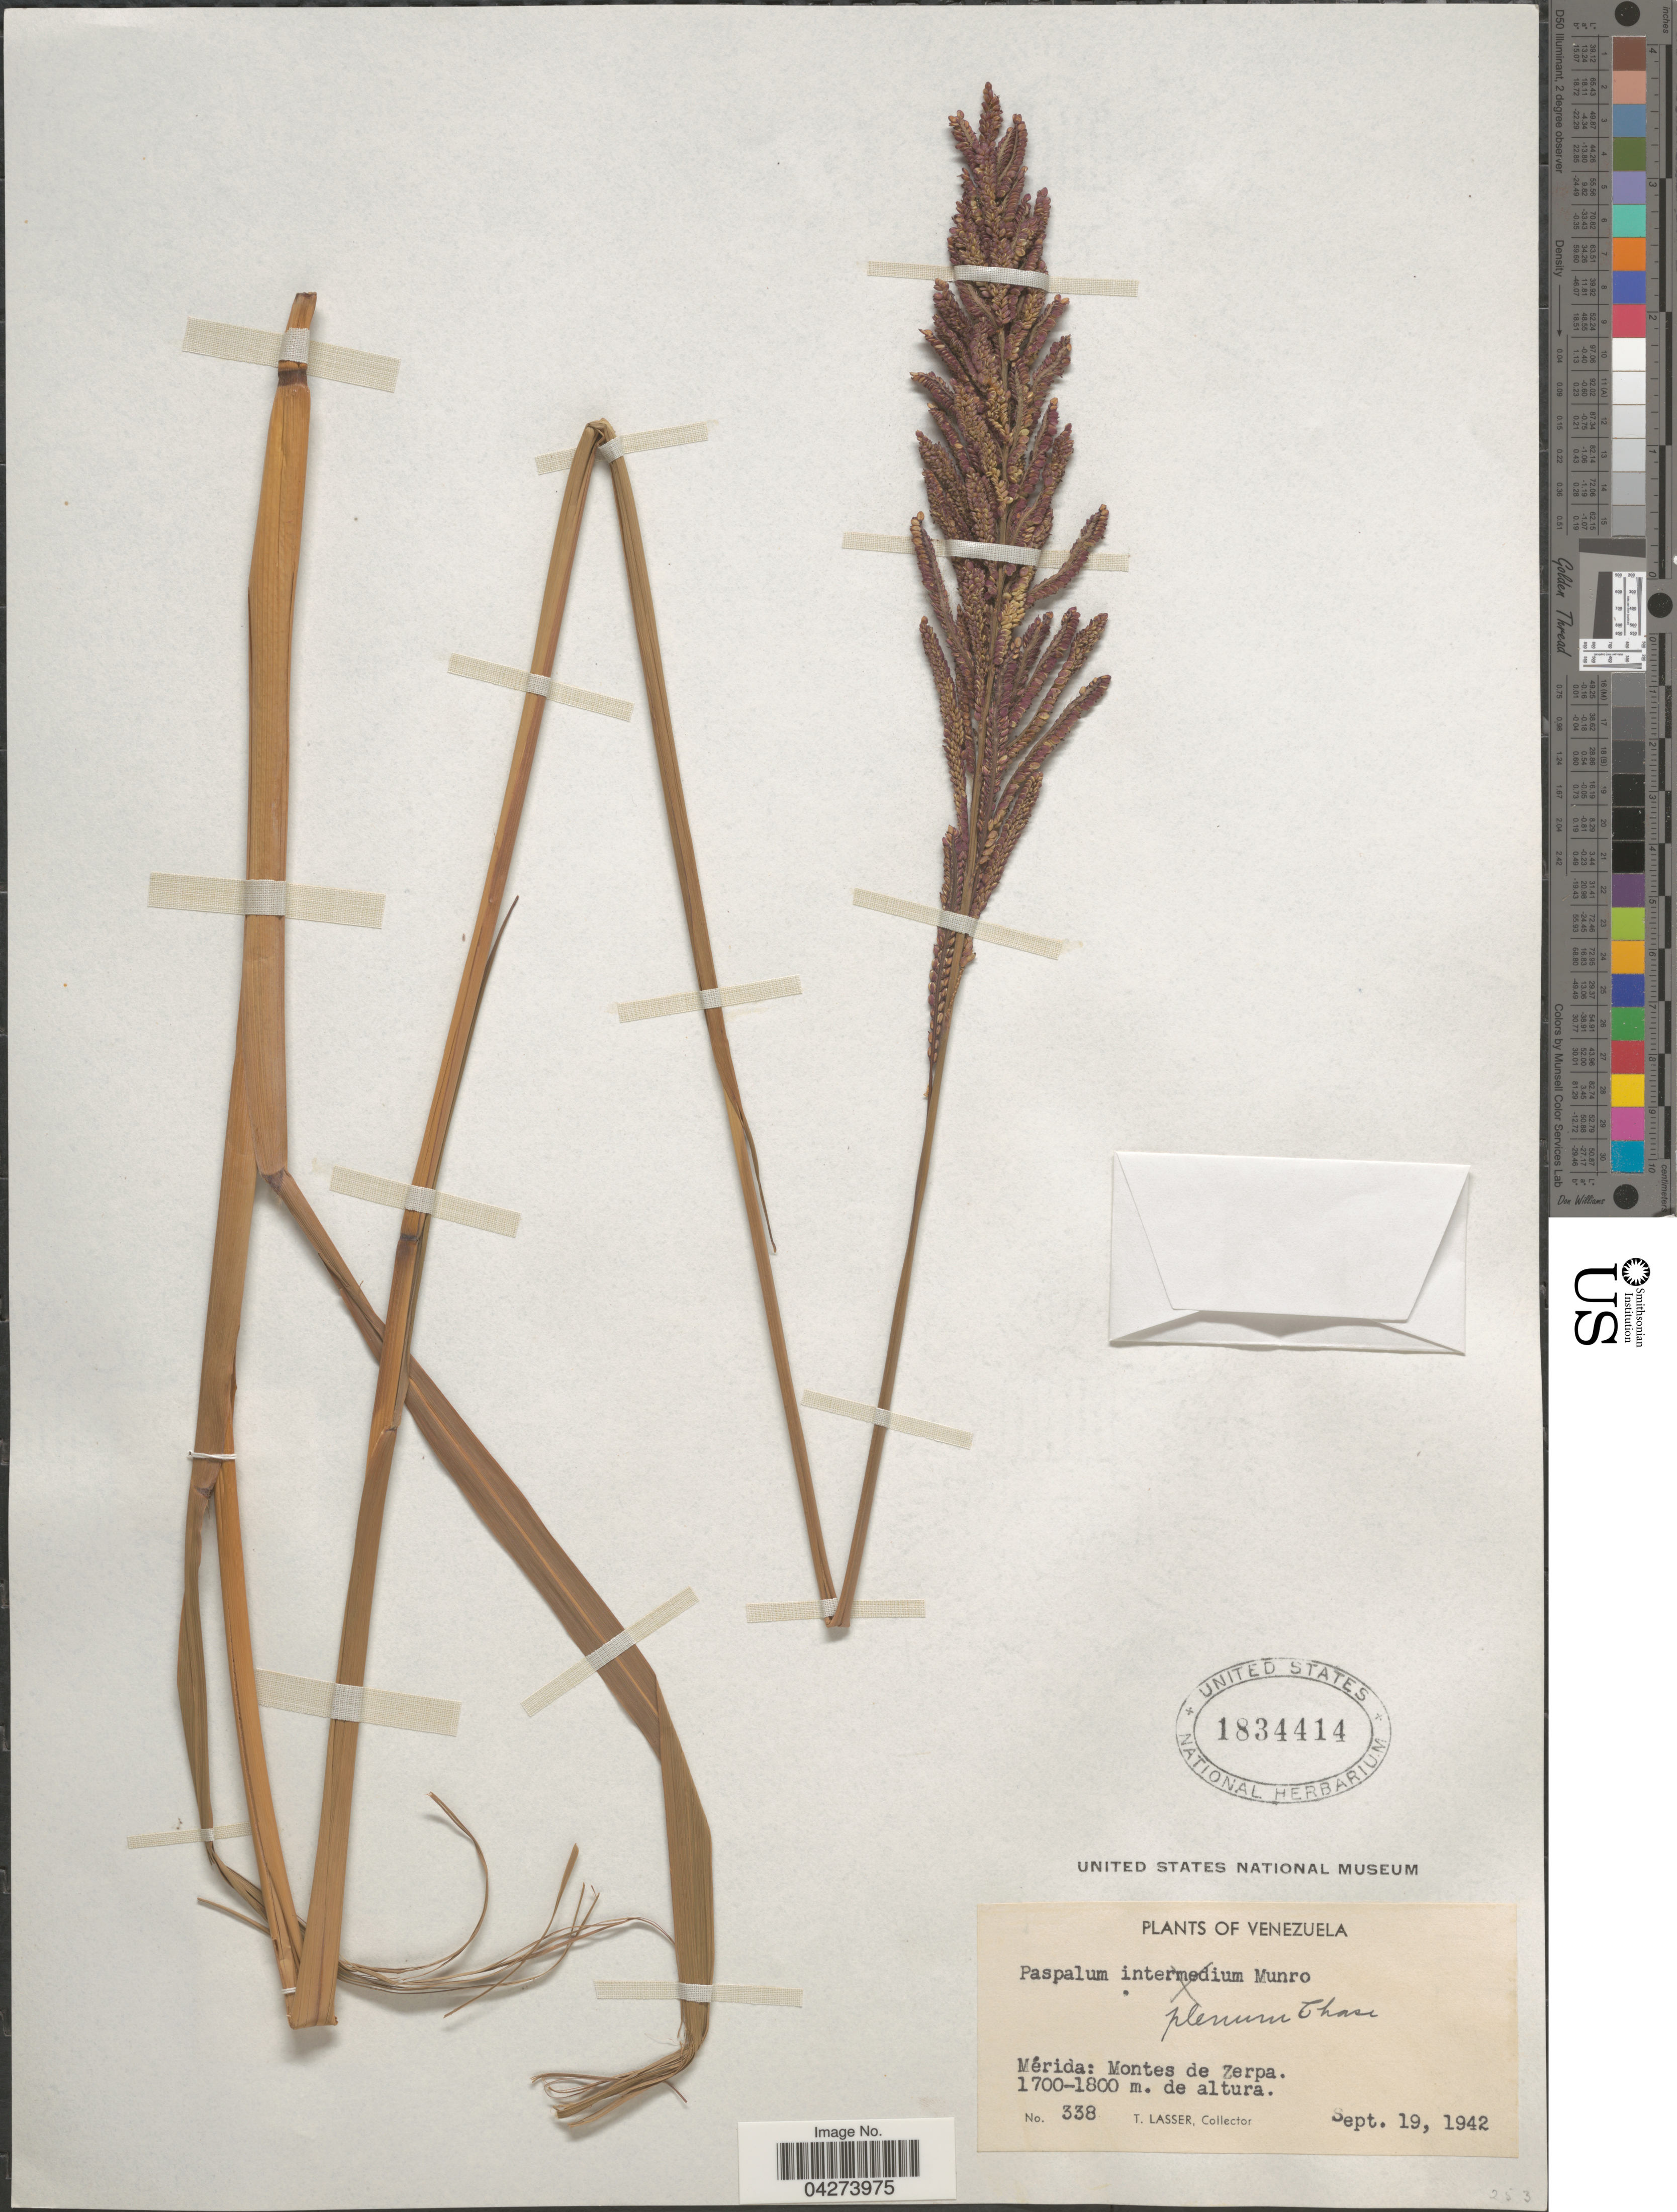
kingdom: Plantae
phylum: Tracheophyta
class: Liliopsida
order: Poales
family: Poaceae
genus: Paspalum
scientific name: Paspalum plenum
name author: Chase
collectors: T. Lasser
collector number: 338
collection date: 1942-09-19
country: Venezuela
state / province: Merida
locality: Montes de Zerpa.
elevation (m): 1700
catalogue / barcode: US 1834414